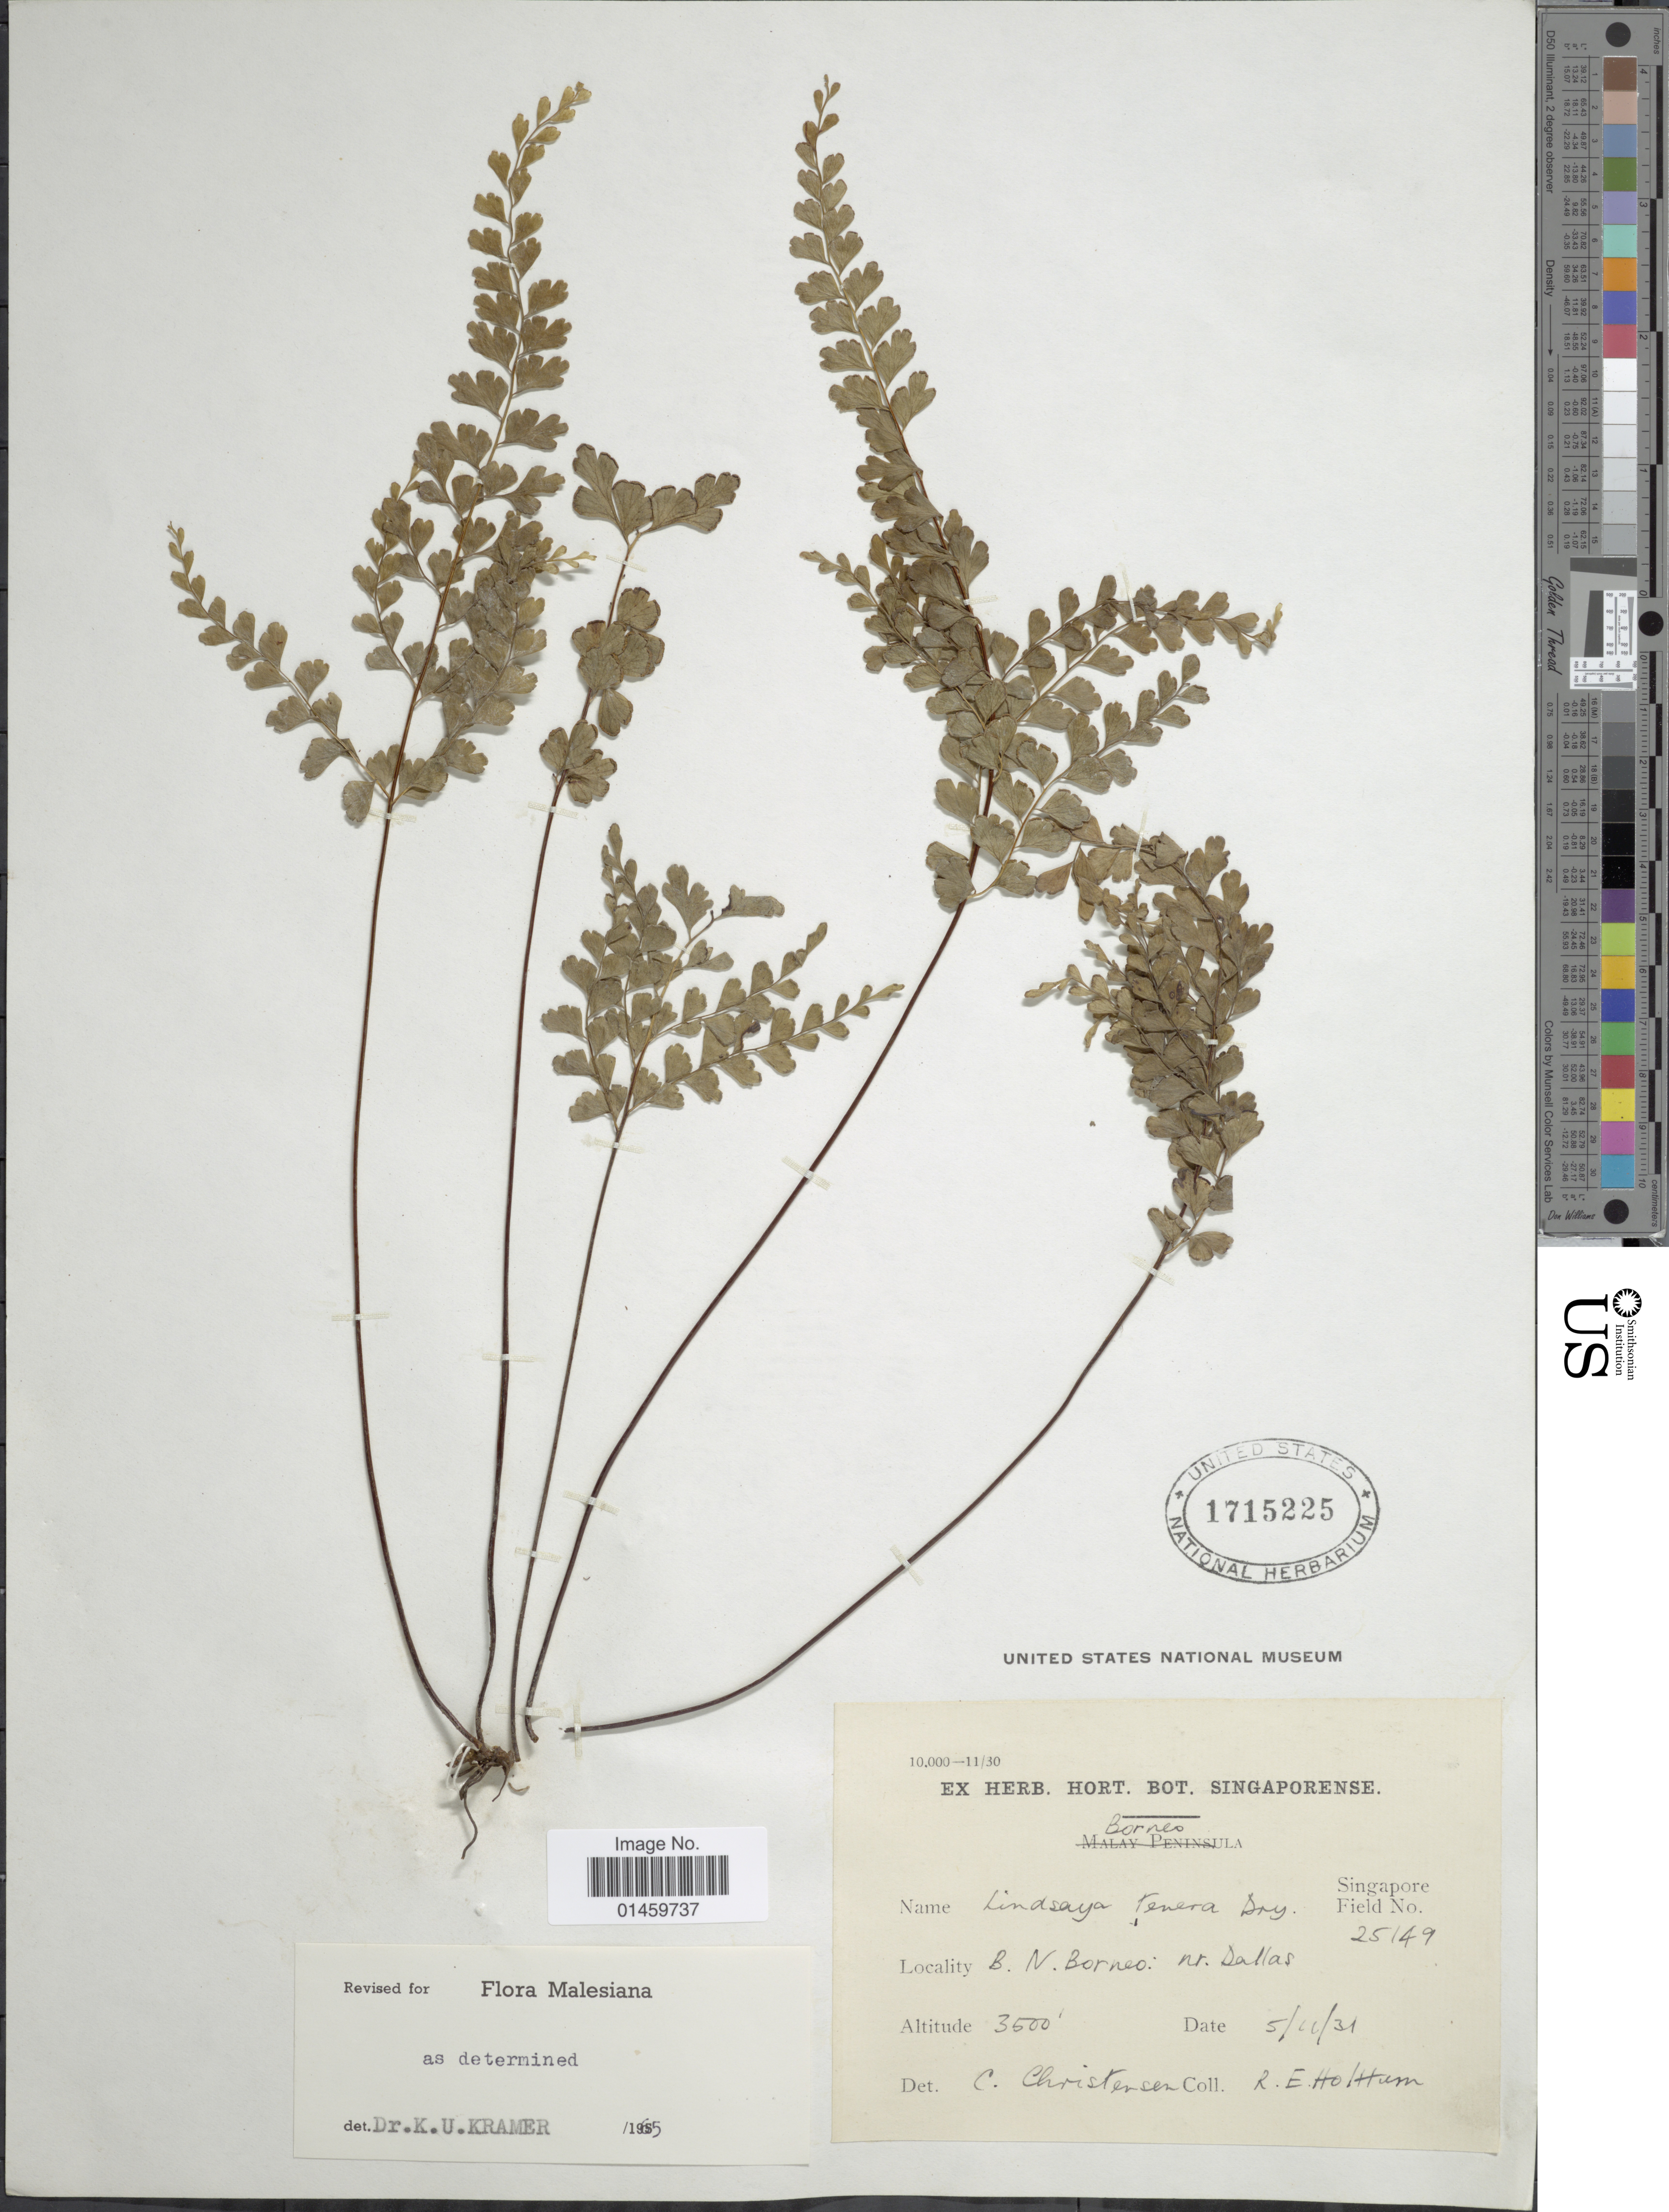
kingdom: Plantae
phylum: Tracheophyta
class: Polypodiopsida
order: Polypodiales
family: Lindsaeaceae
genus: Lindsaea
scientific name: Lindsaea tenera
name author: Dryand.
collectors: R. E. Holttum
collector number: Singapore Field 25149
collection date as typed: Transcribed d/m/y: 5/11/31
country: Malaysia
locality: B. N. Borneo: Nr. Dallas.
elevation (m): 1067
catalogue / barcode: US 1715225